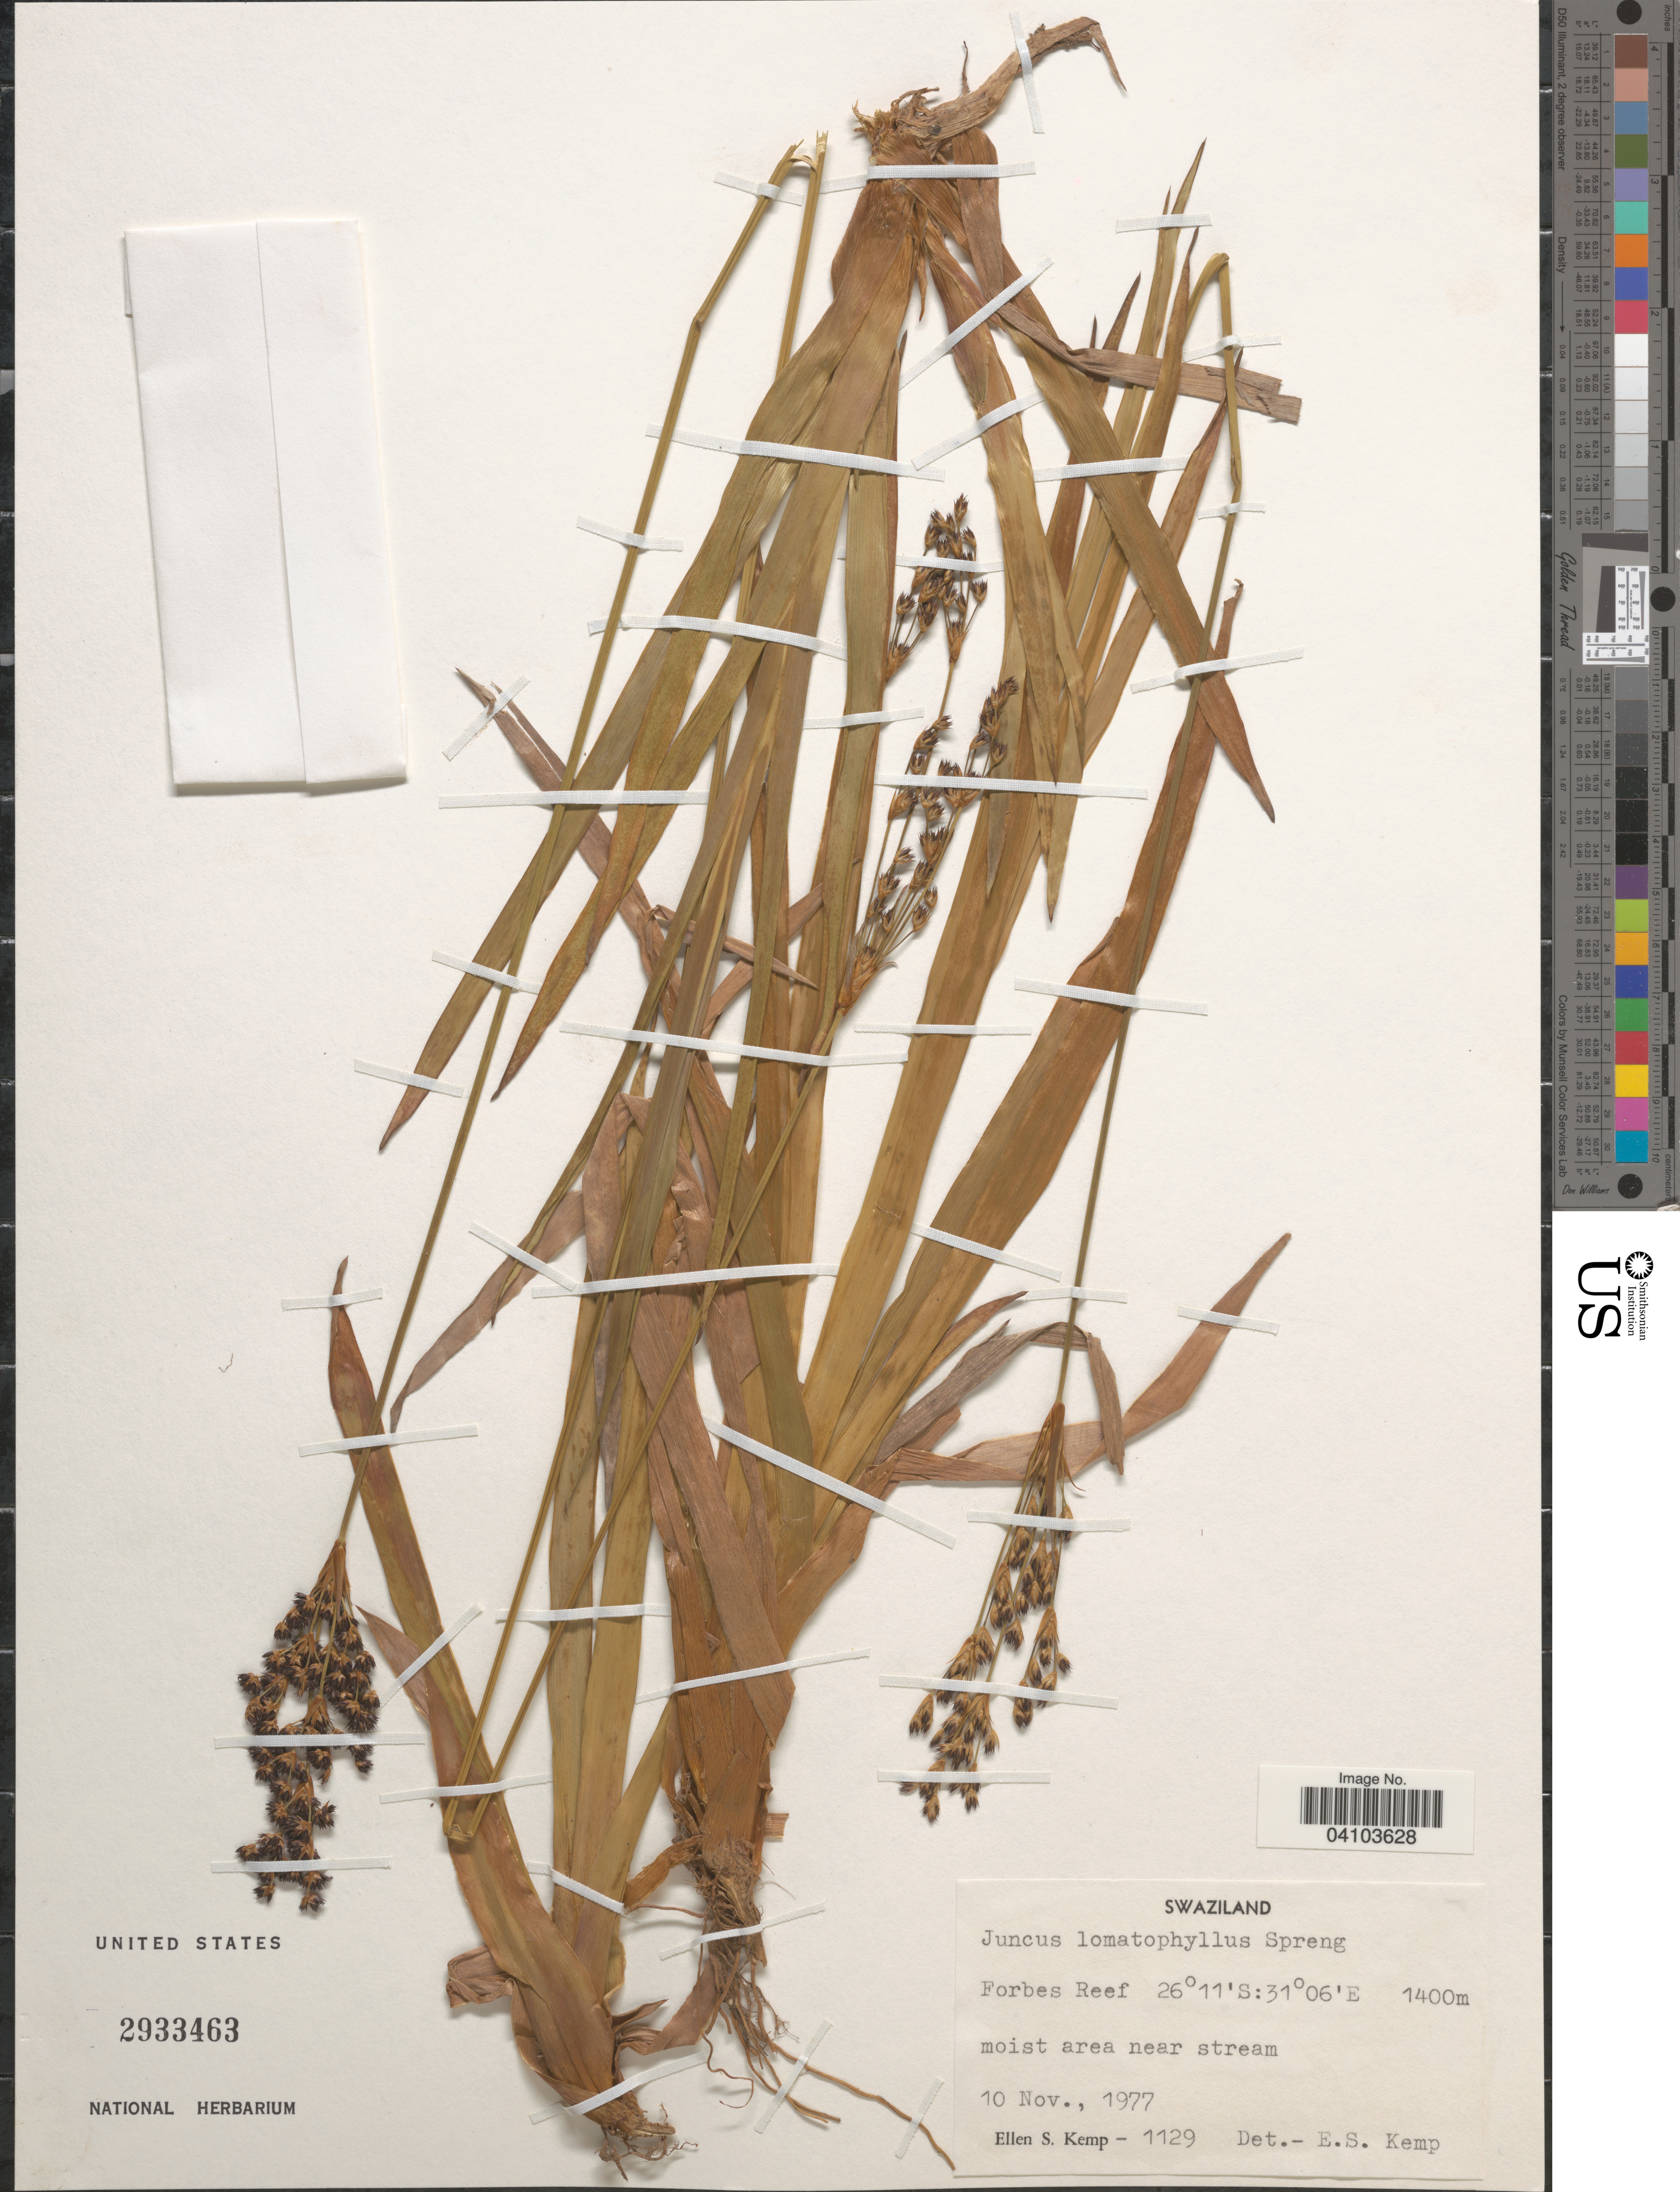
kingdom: Plantae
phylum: Tracheophyta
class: Liliopsida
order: Poales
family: Juncaceae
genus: Juncus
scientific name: Juncus lomatophyllus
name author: Spreng.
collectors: E. S. Kemp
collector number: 1129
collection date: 1977-11-10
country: Eswatini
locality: Forbes Reef.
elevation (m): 1400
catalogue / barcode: US 2933463